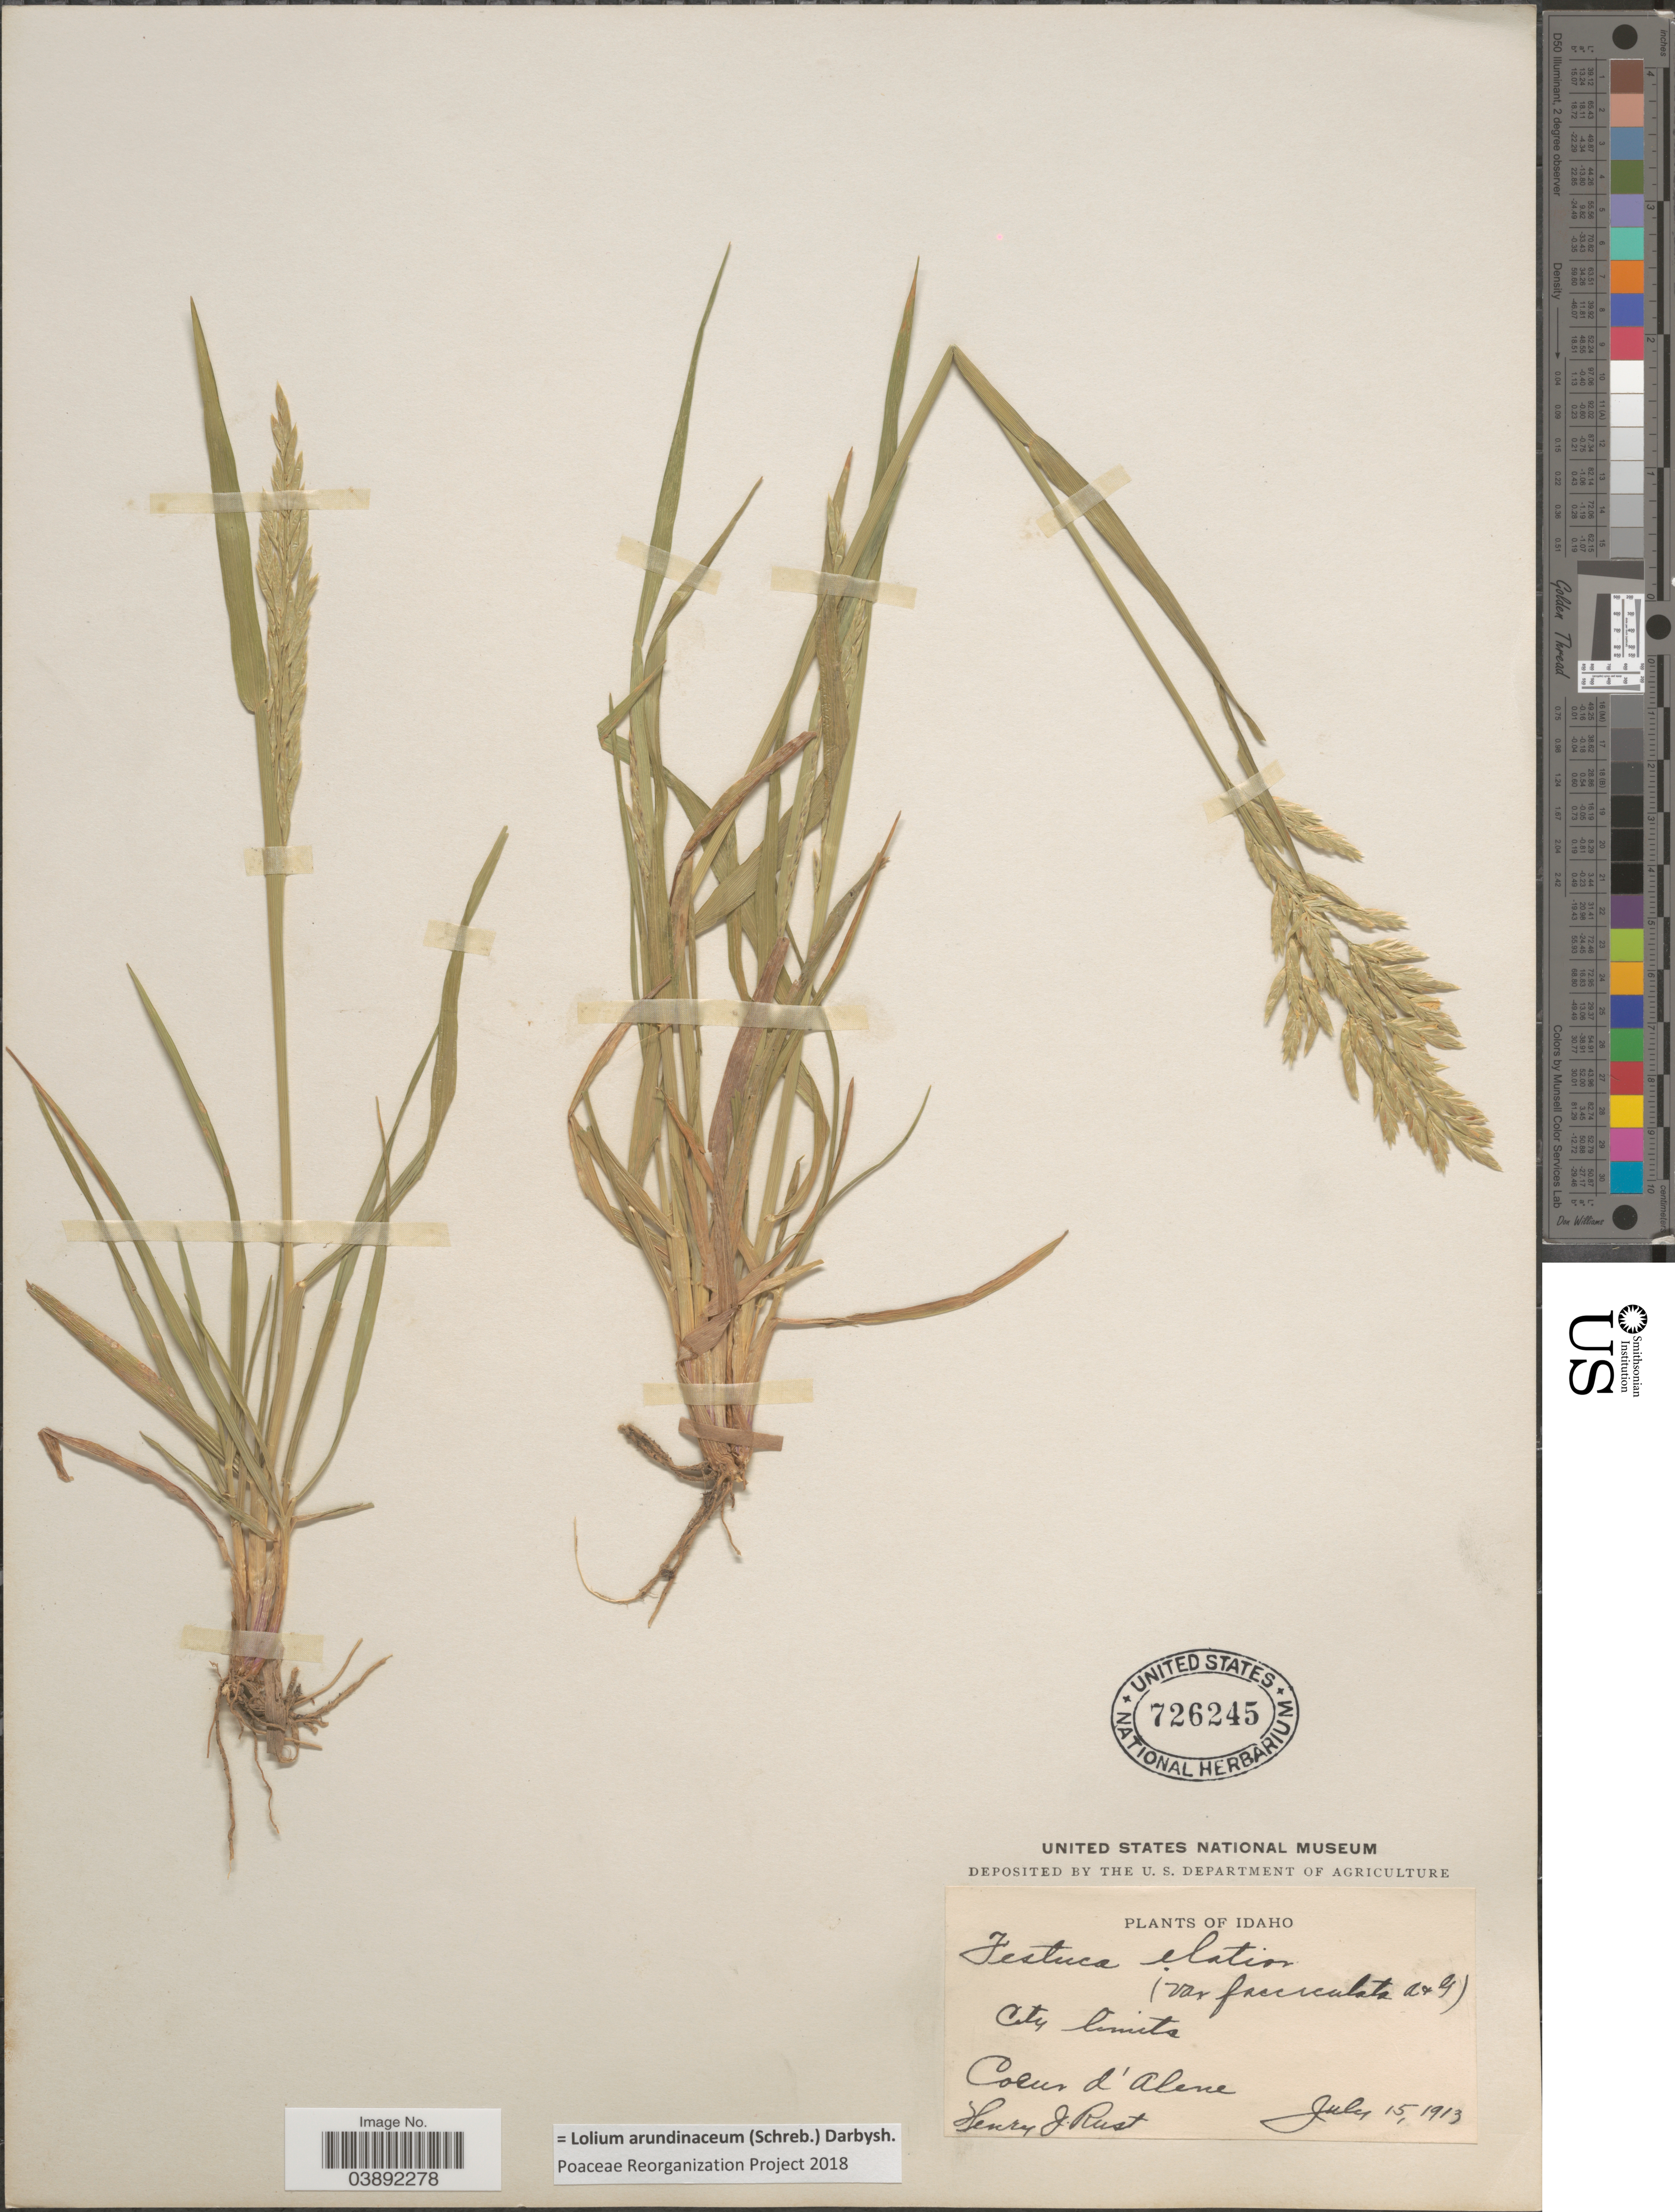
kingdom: Plantae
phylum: Tracheophyta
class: Liliopsida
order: Poales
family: Poaceae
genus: Lolium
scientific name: Lolium arundinaceum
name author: (Schreb.) Darbysh.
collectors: H. J. Rust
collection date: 1913-07-15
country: United States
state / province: Idaho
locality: City limits. Coeur d' Alene.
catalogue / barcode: US 726245